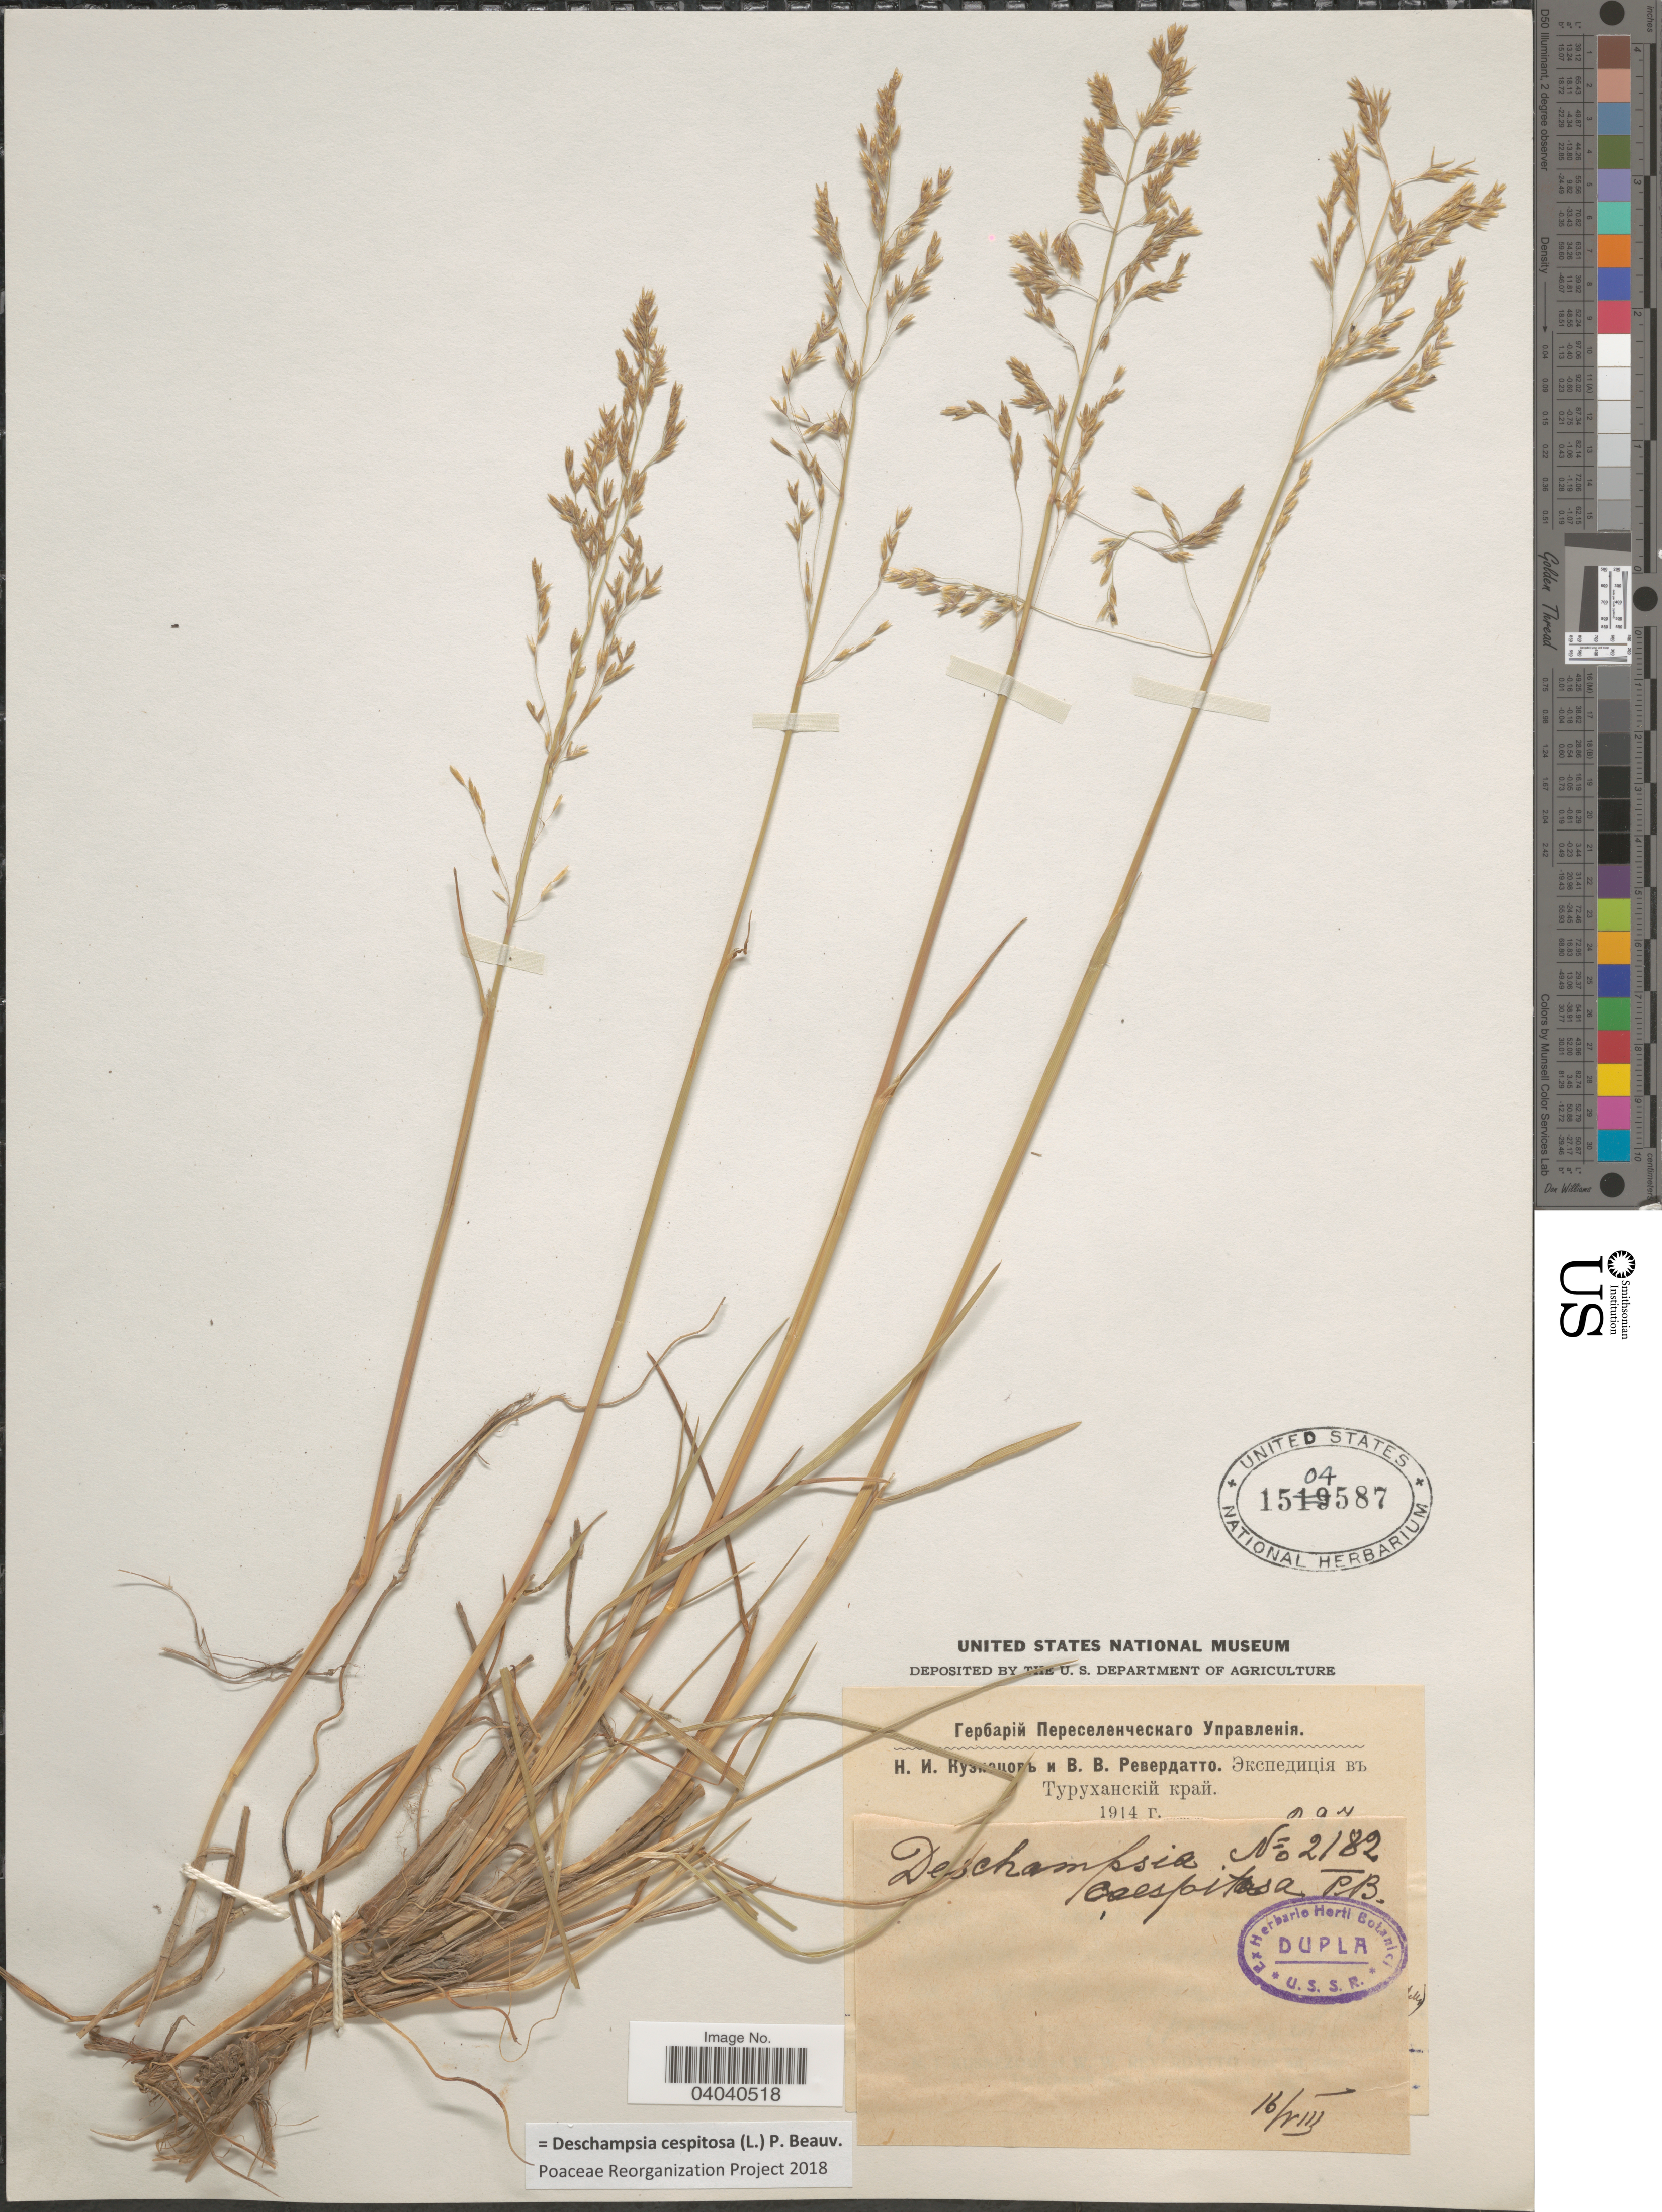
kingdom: Plantae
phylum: Tracheophyta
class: Liliopsida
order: Poales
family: Poaceae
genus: Deschampsia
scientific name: Deschampsia cespitosa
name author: (L.) P. Beauv.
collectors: N. Kuznetsov & V. Reverdatto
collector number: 2182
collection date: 1914-08-16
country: Russian Federation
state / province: Krasnoyarsk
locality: District Turukhanskiy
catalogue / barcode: US 1504587